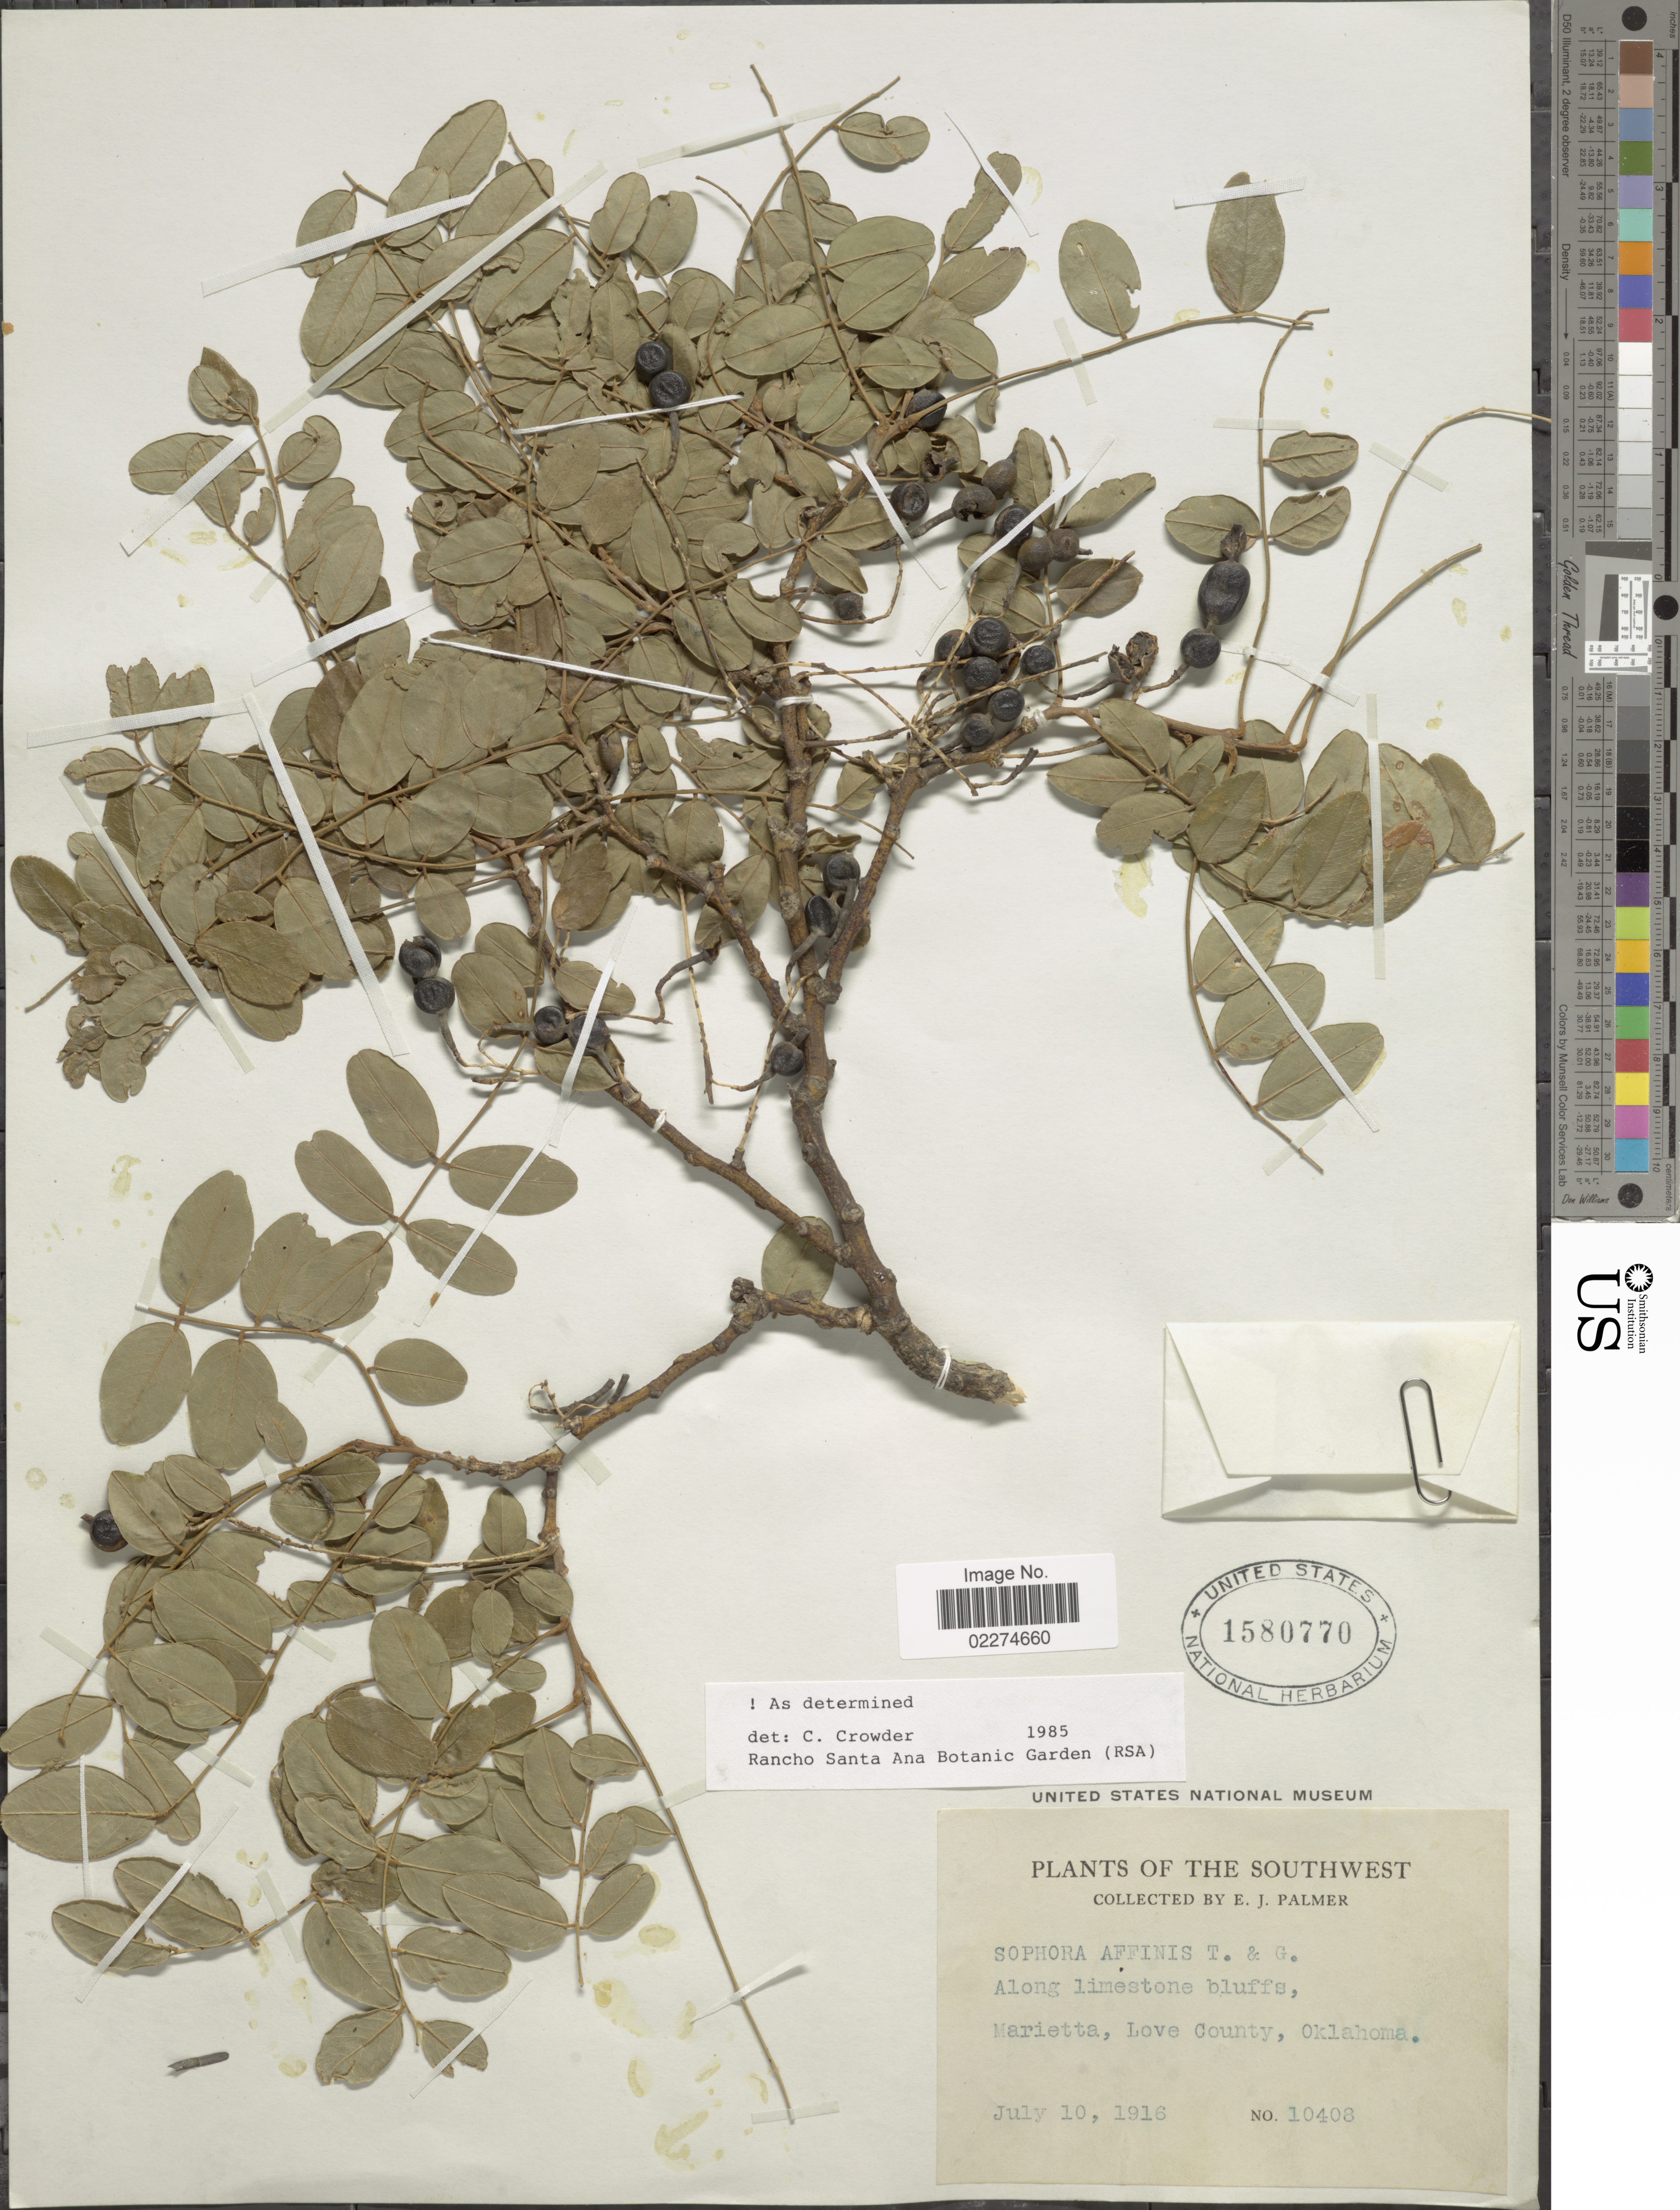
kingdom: Plantae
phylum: Tracheophyta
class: Magnoliopsida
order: Fabales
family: Fabaceae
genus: Sophora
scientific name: Sophora affinis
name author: Torr. & A. Gray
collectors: E. J. Palmer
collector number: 10408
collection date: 1916-07-10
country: United States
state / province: Oklahoma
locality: The Southwest, Marietta, Love County, Oklahoma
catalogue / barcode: US 1580770